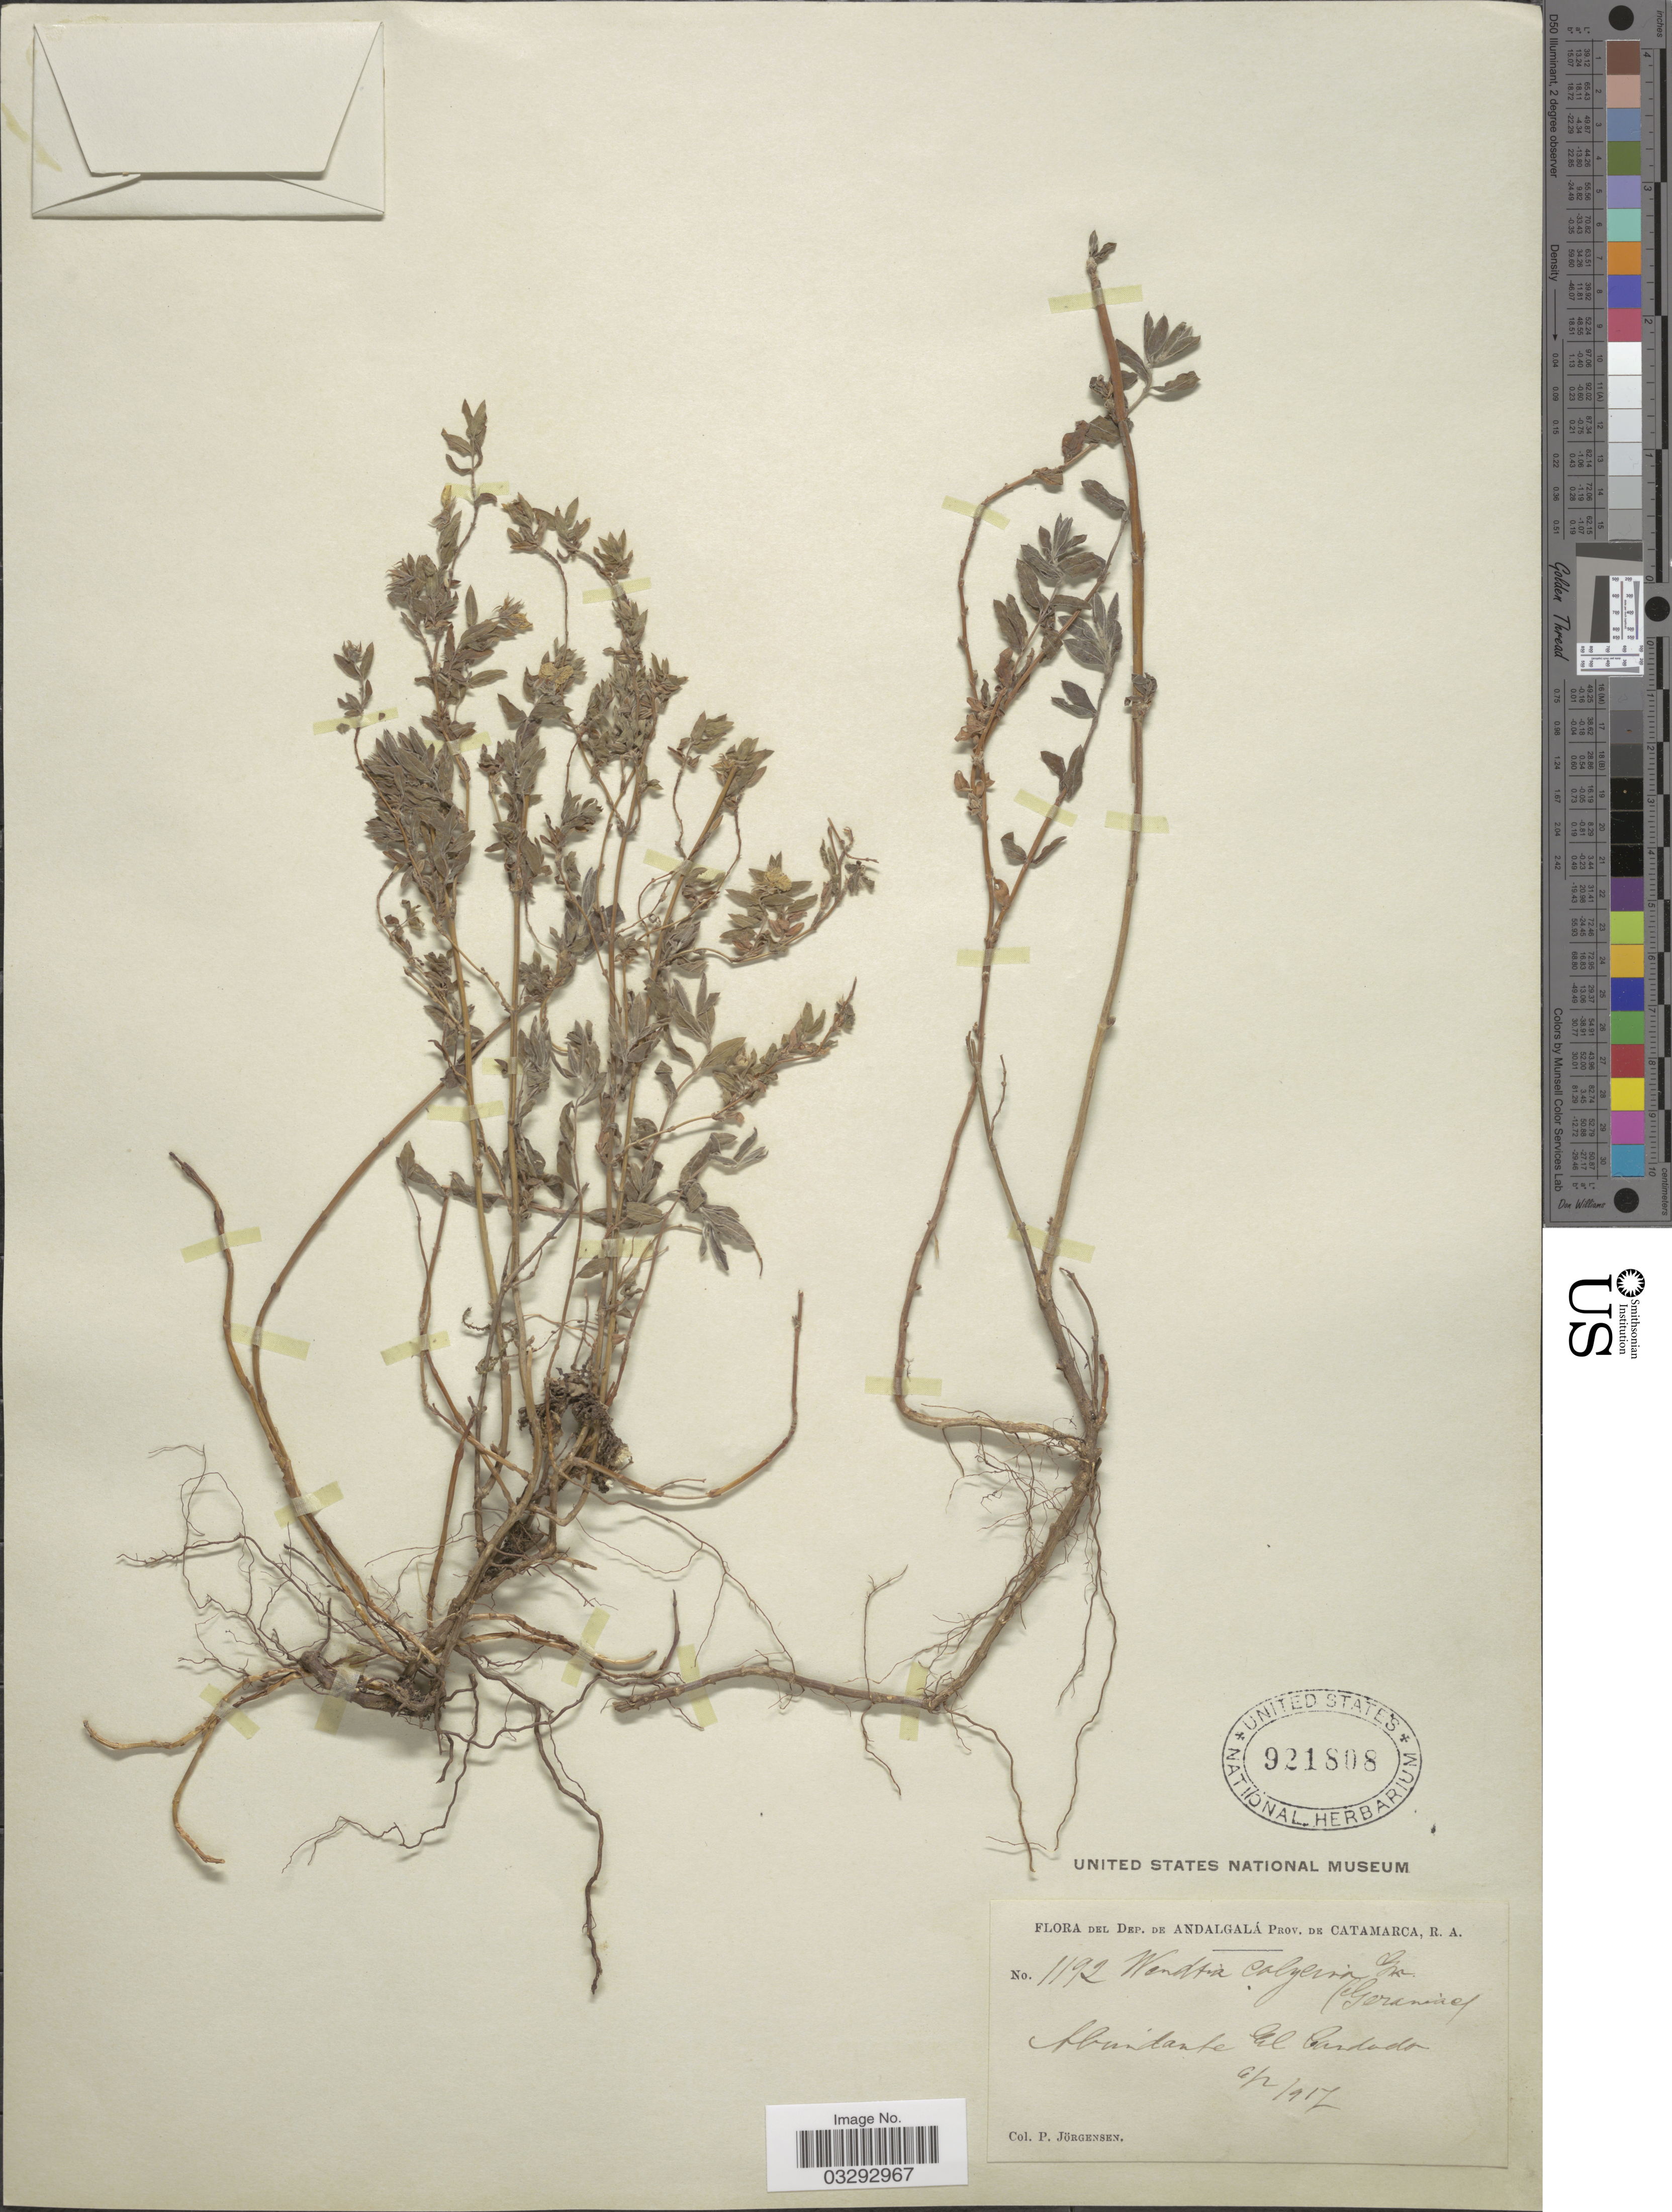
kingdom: Plantae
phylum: Tracheophyta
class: Magnoliopsida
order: Geraniales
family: Vivianiaceae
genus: Wendtia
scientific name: Wendtia calycina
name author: (Griseb.) Griseb.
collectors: P. Jörgensen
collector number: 1192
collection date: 1917-02-06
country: Argentina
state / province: Catamarca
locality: Dep. de Andalgalá, Abundante El Candado.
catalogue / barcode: US 921808